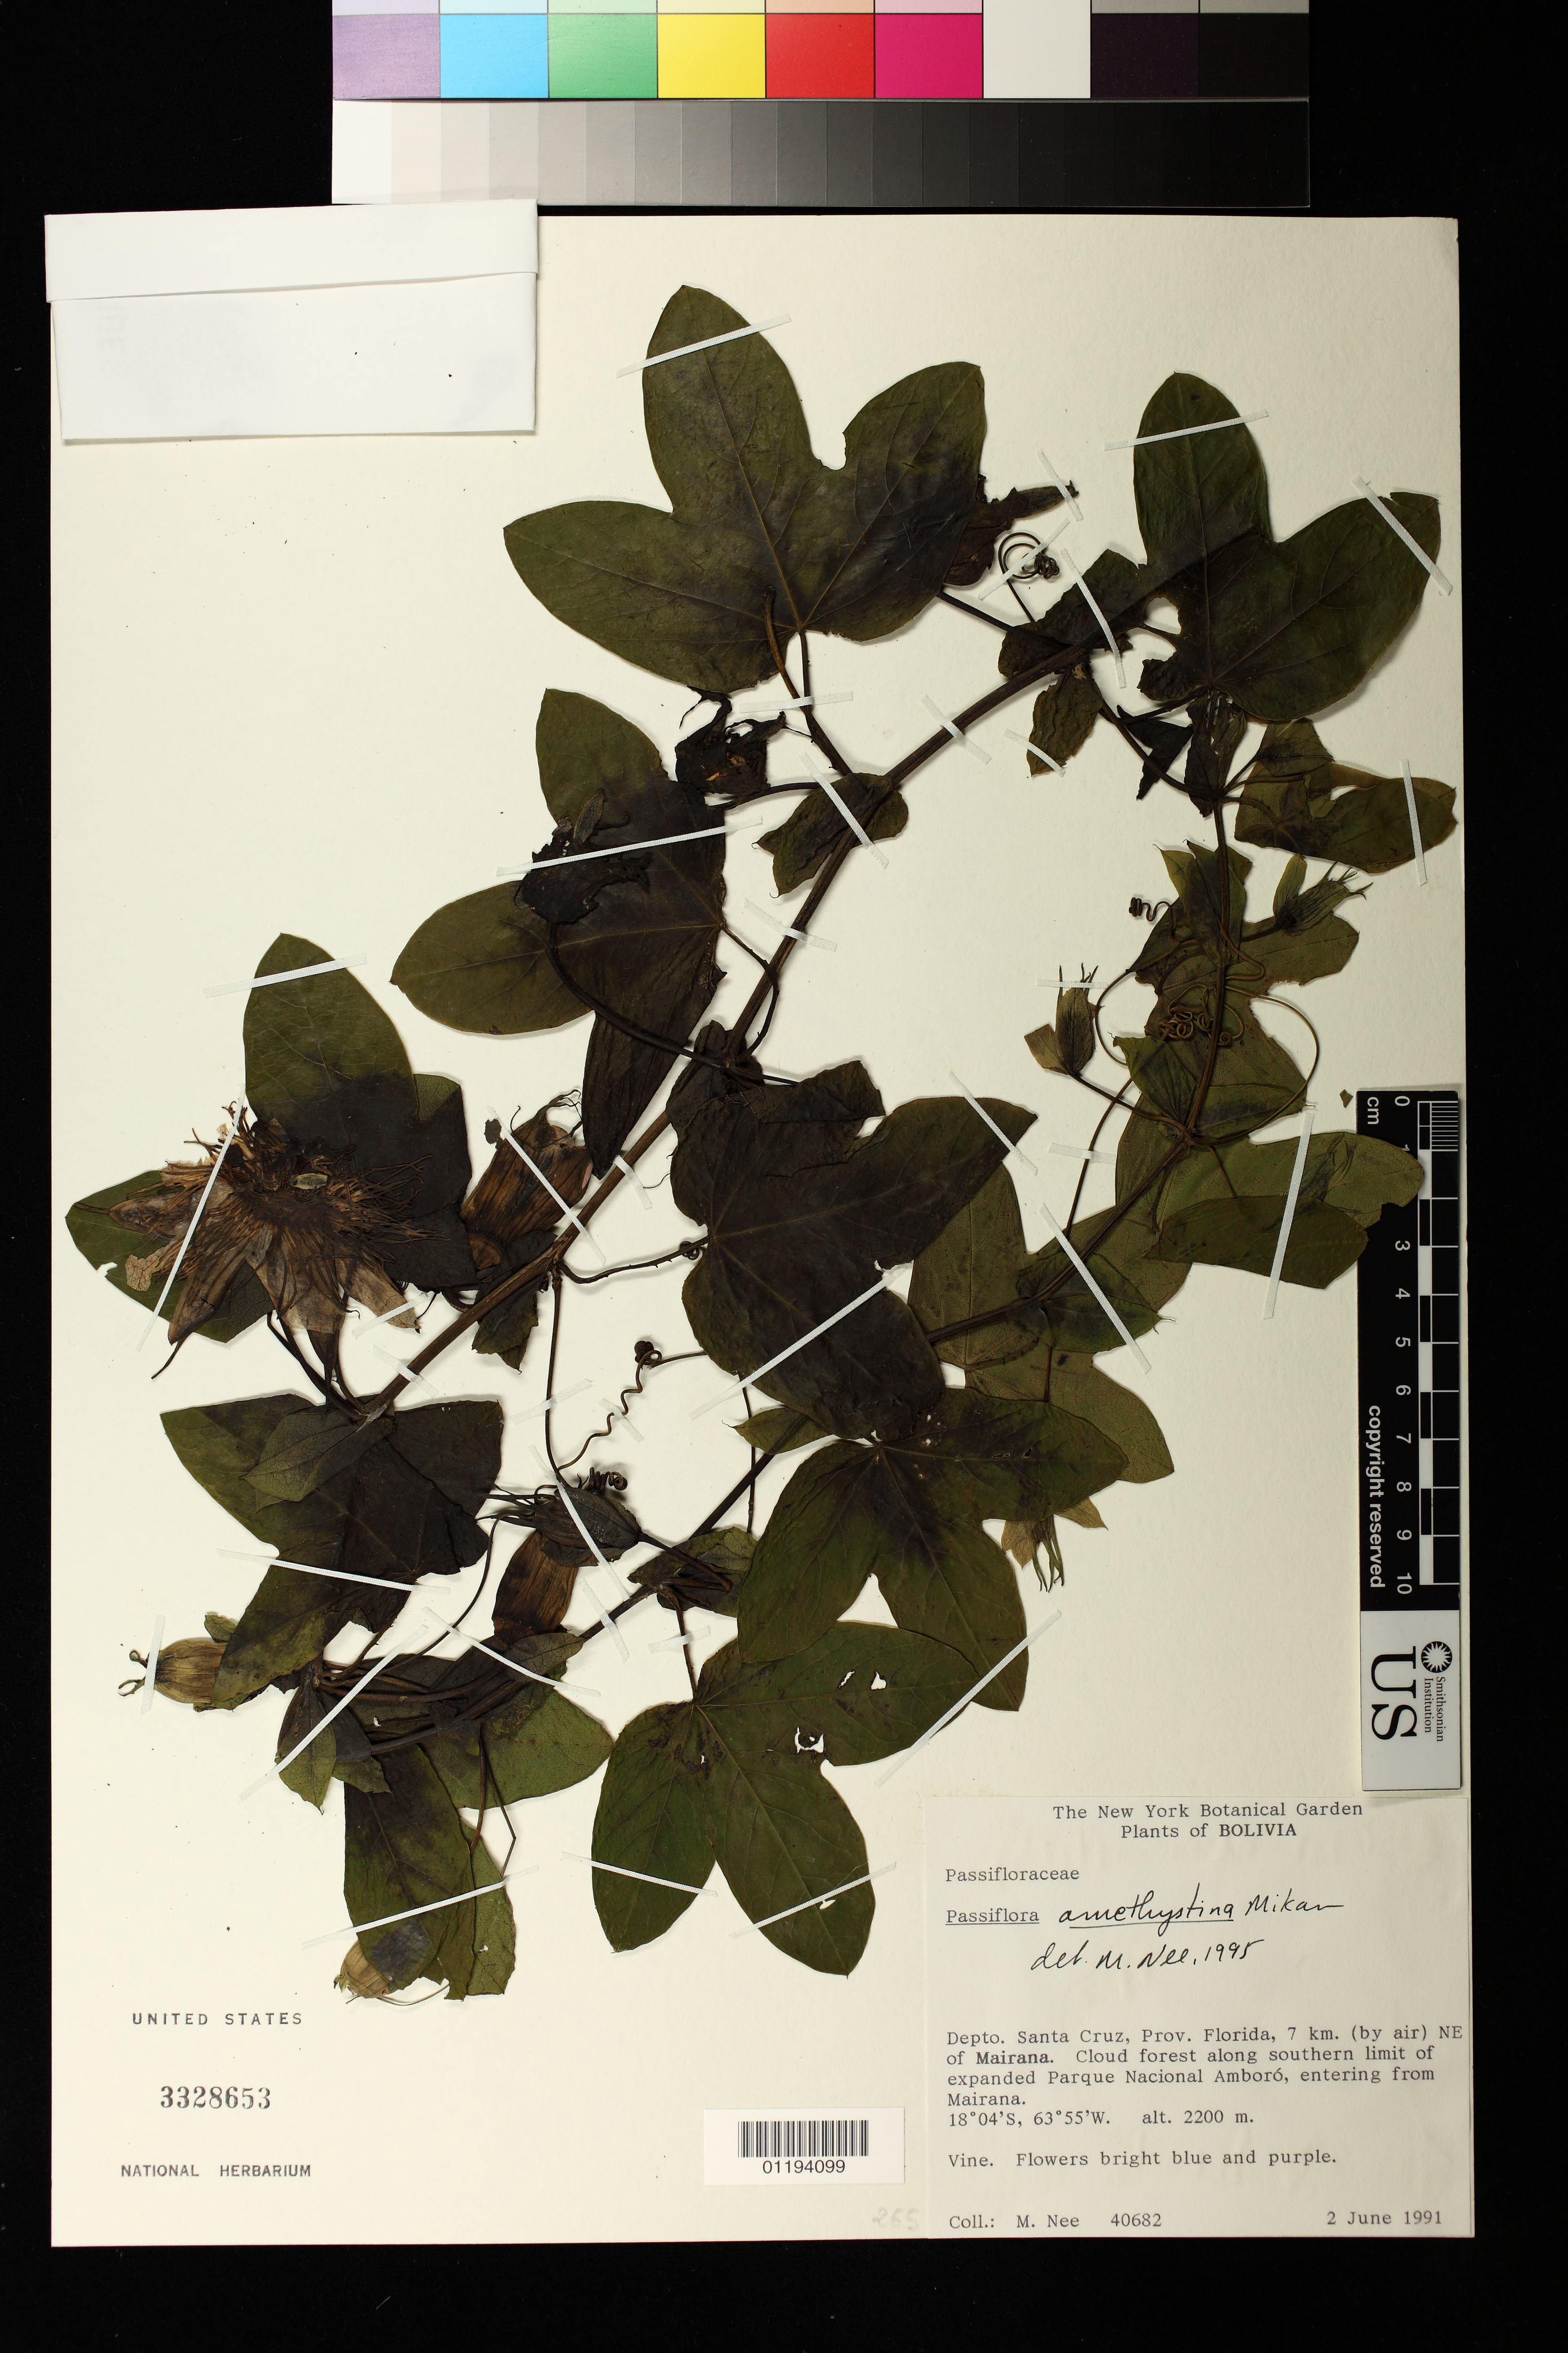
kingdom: Plantae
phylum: Tracheophyta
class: Magnoliopsida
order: Malpighiales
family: Passifloraceae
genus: Passiflora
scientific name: Passiflora amethystina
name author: J.C. Mikan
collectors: M. Nee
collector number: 40682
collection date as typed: Jun 2 1991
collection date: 1991-06-02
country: Bolivia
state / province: Santa Cruz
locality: Prov. Florida, 7 km. (by air) NE of Mairana. Cloud forest along southern limit of expanded Parque Nacional Amboro, entering from Mairana.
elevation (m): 2200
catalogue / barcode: US 3328653